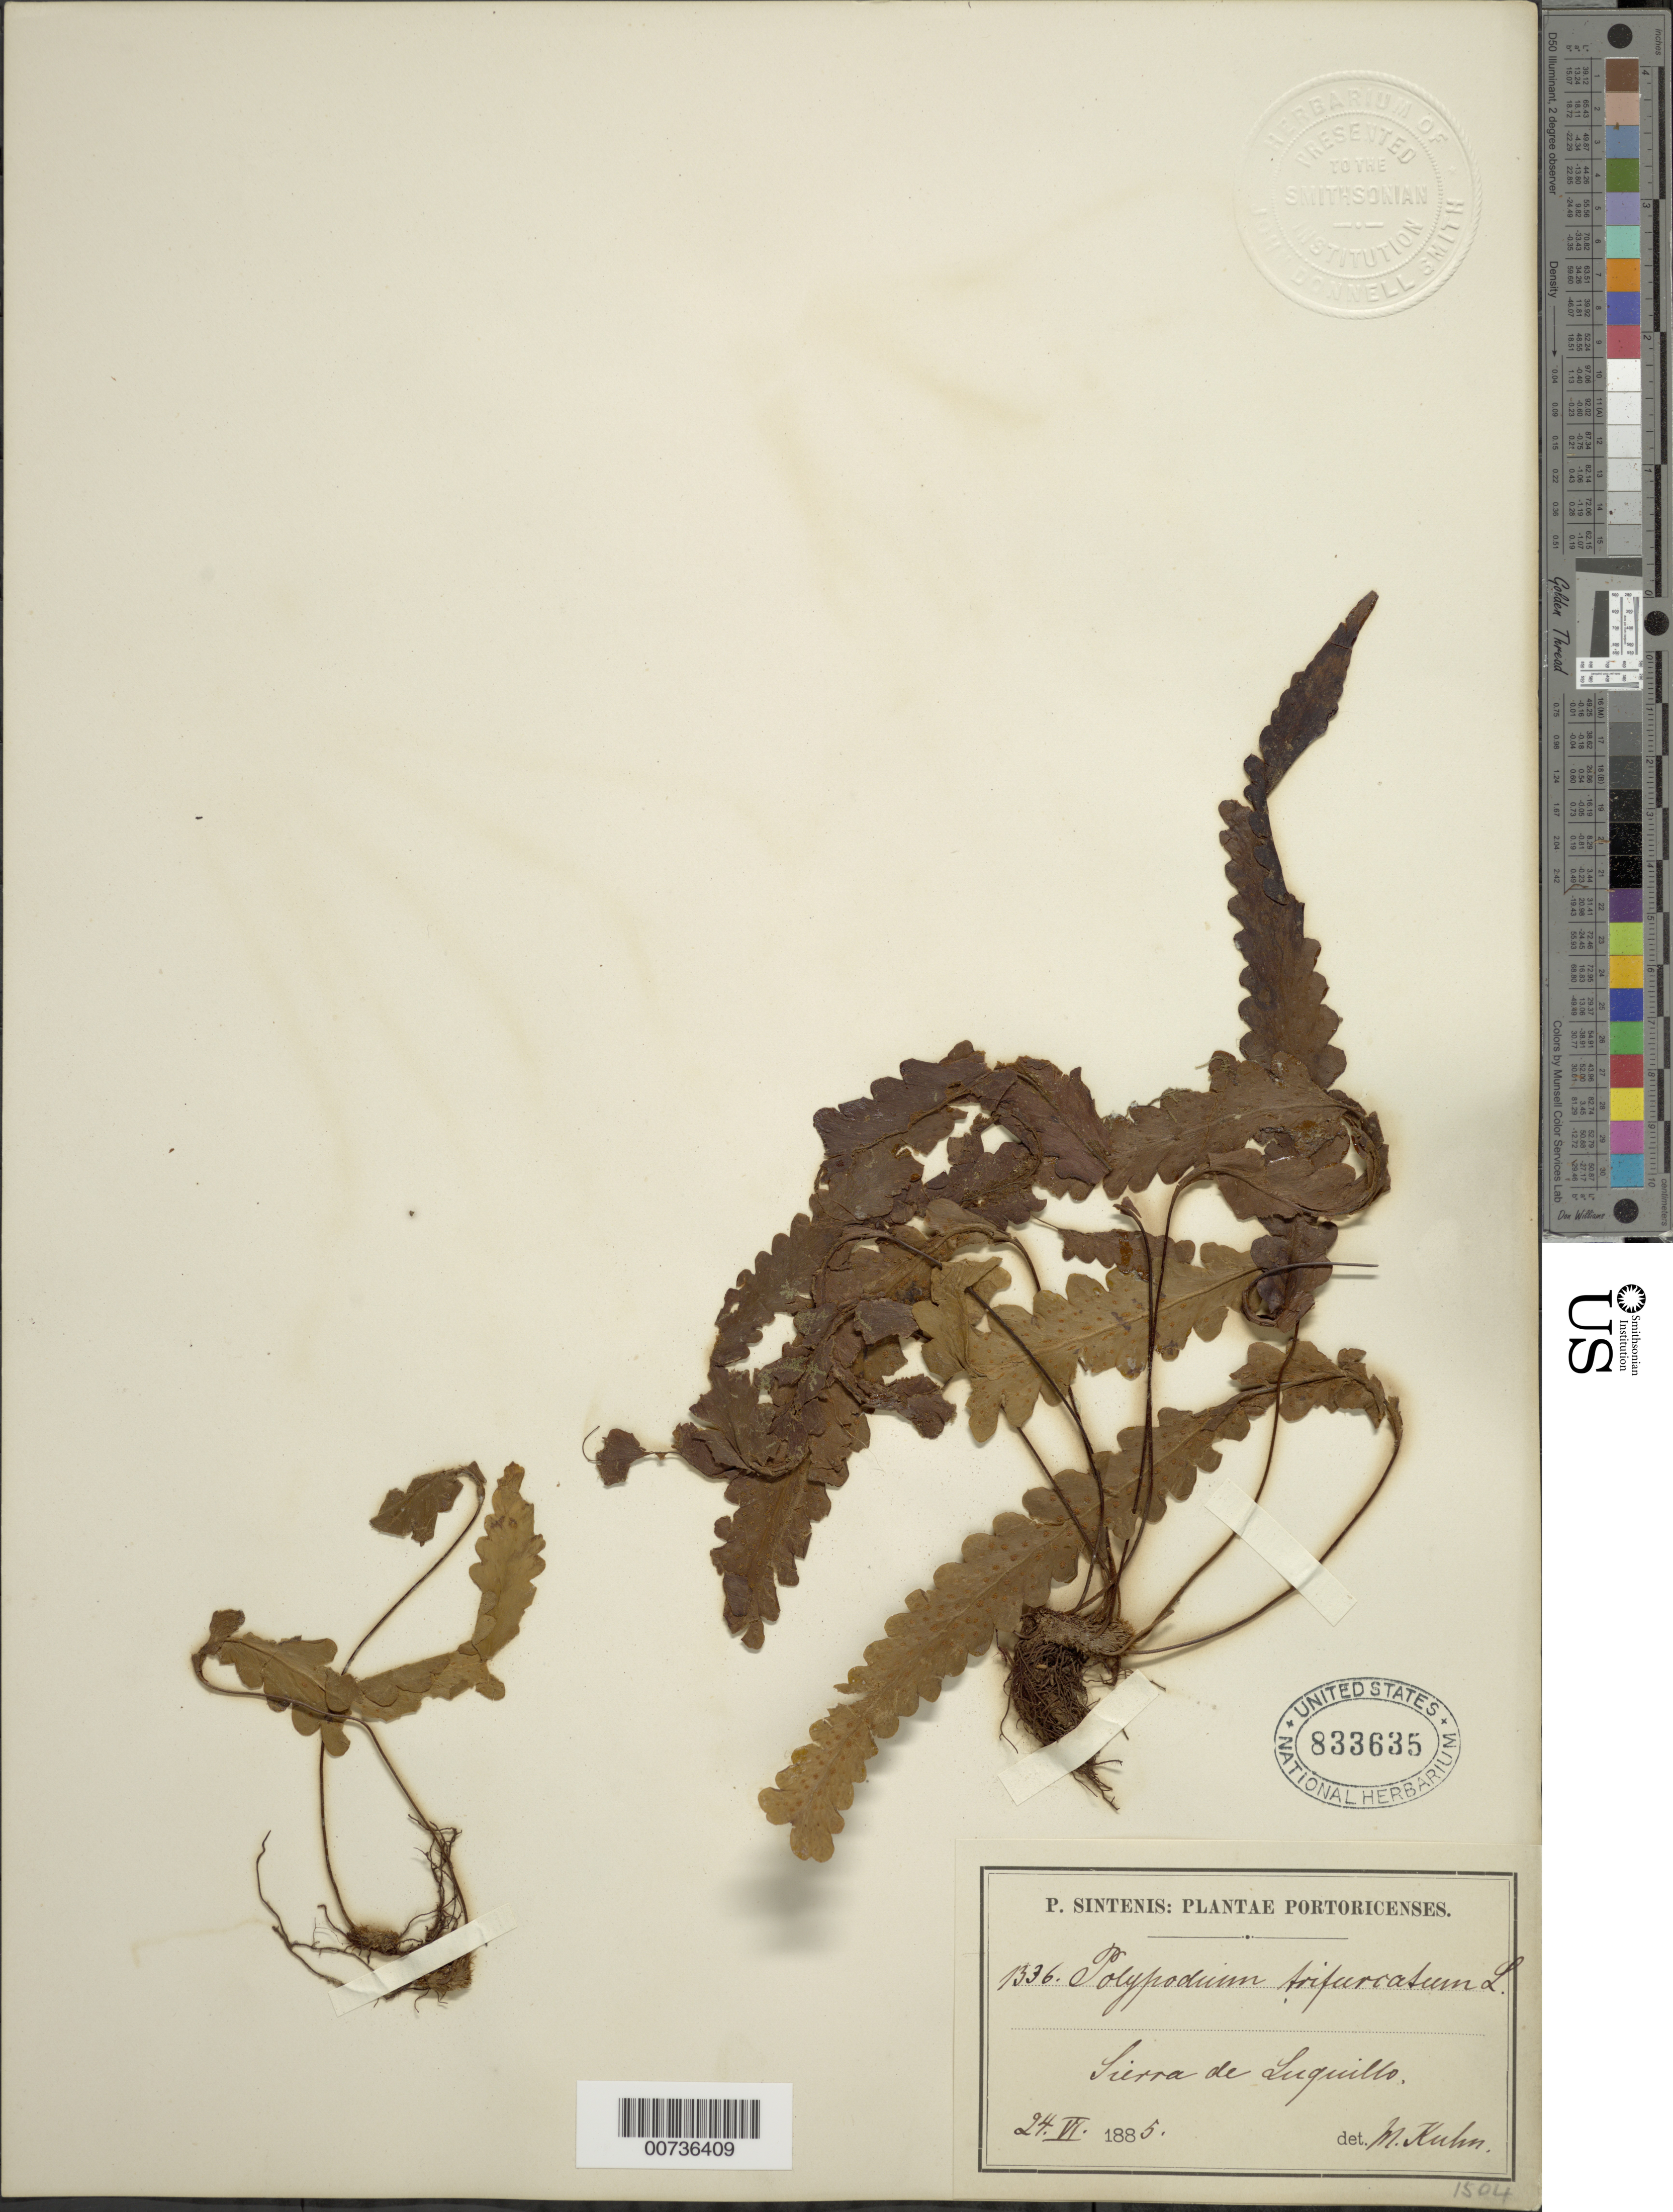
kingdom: Plantae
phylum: Tracheophyta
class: Polypodiopsida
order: Polypodiales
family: Polypodiaceae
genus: Enterosora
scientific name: Enterosora trifurcata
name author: (L.) L.E. Bishop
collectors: P. Sintenis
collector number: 1336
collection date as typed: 24 Jun 1885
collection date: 1885-06-24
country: Puerto Rico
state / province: Luquillo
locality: Sierra de Luquillo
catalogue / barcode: US 833635